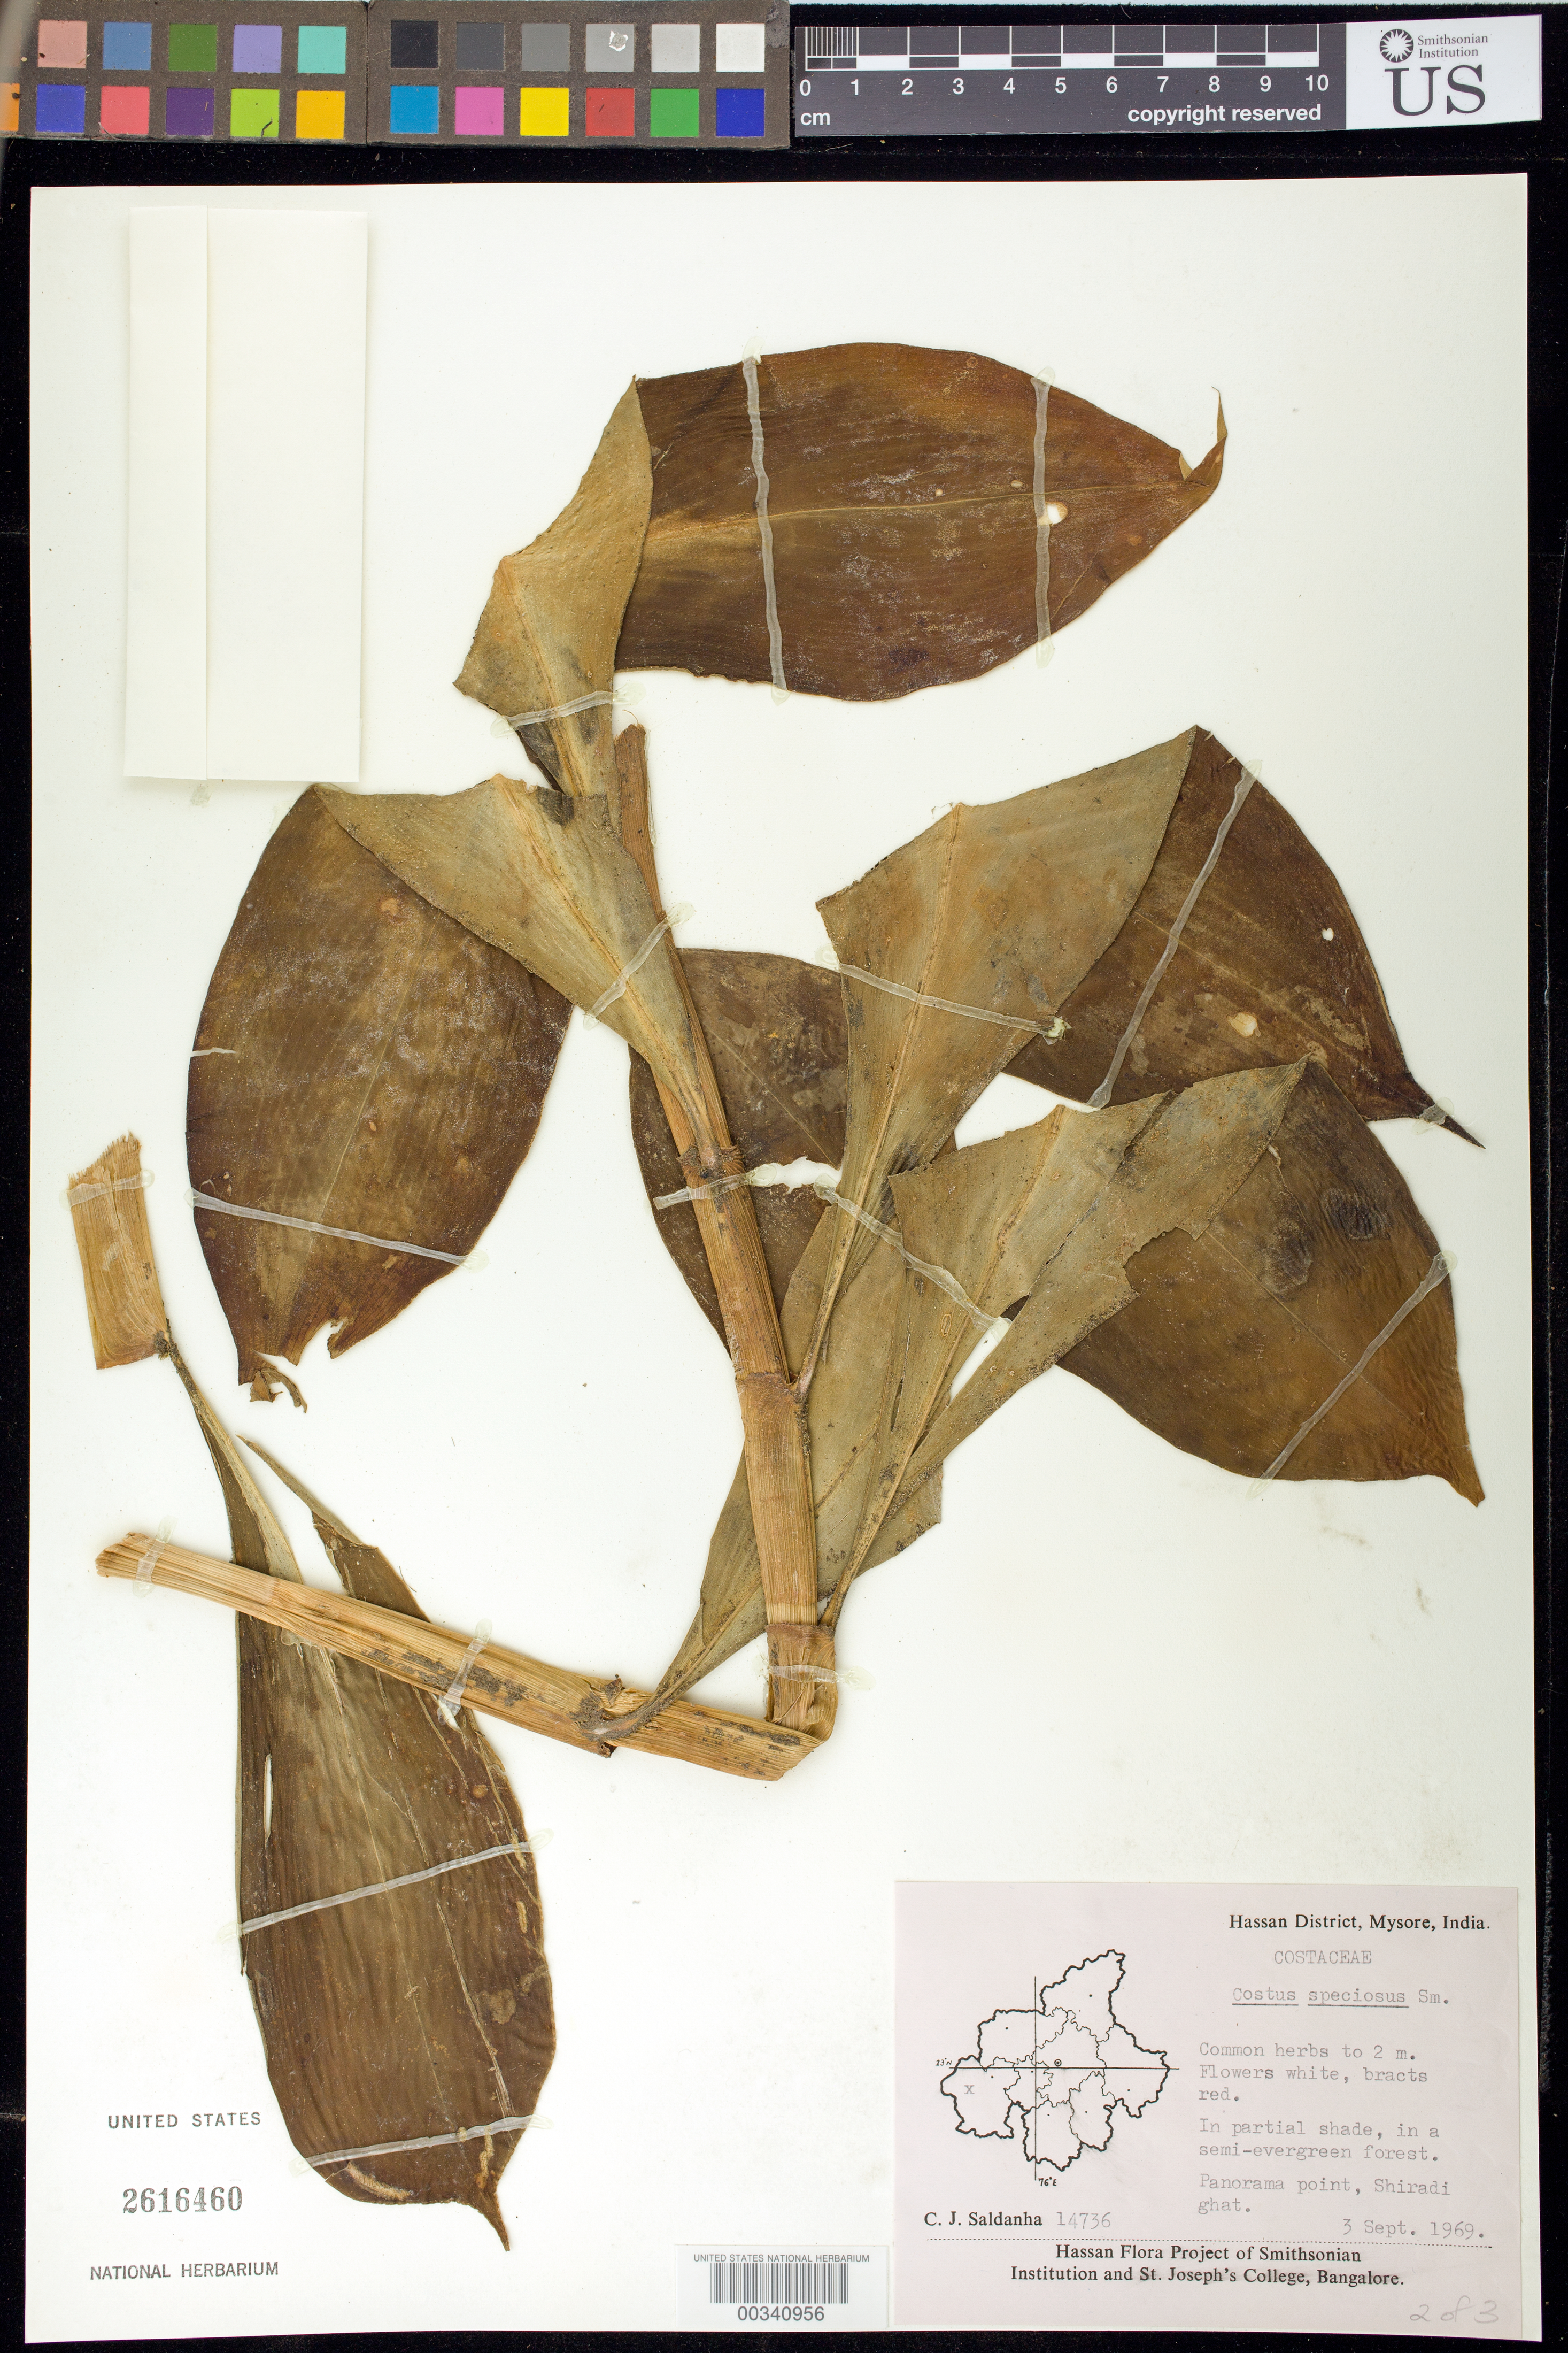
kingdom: Plantae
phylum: Tracheophyta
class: Liliopsida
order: Zingiberales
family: Costaceae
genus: Hellenia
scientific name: Hellenia speciosa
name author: (J. Koenig) S.R. Dutta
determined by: (US) Smithsonian Institution - National Museum of Natural History - Department of Botany (UNITED STATES)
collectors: C. J. Saldanha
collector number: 14736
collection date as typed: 03 Sep 1969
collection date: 1969-09-03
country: India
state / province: Karnataka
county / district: Hassan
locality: Panorama point, shiradi ghat, mysore state [mysore state = karnataka.]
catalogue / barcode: US 2616460